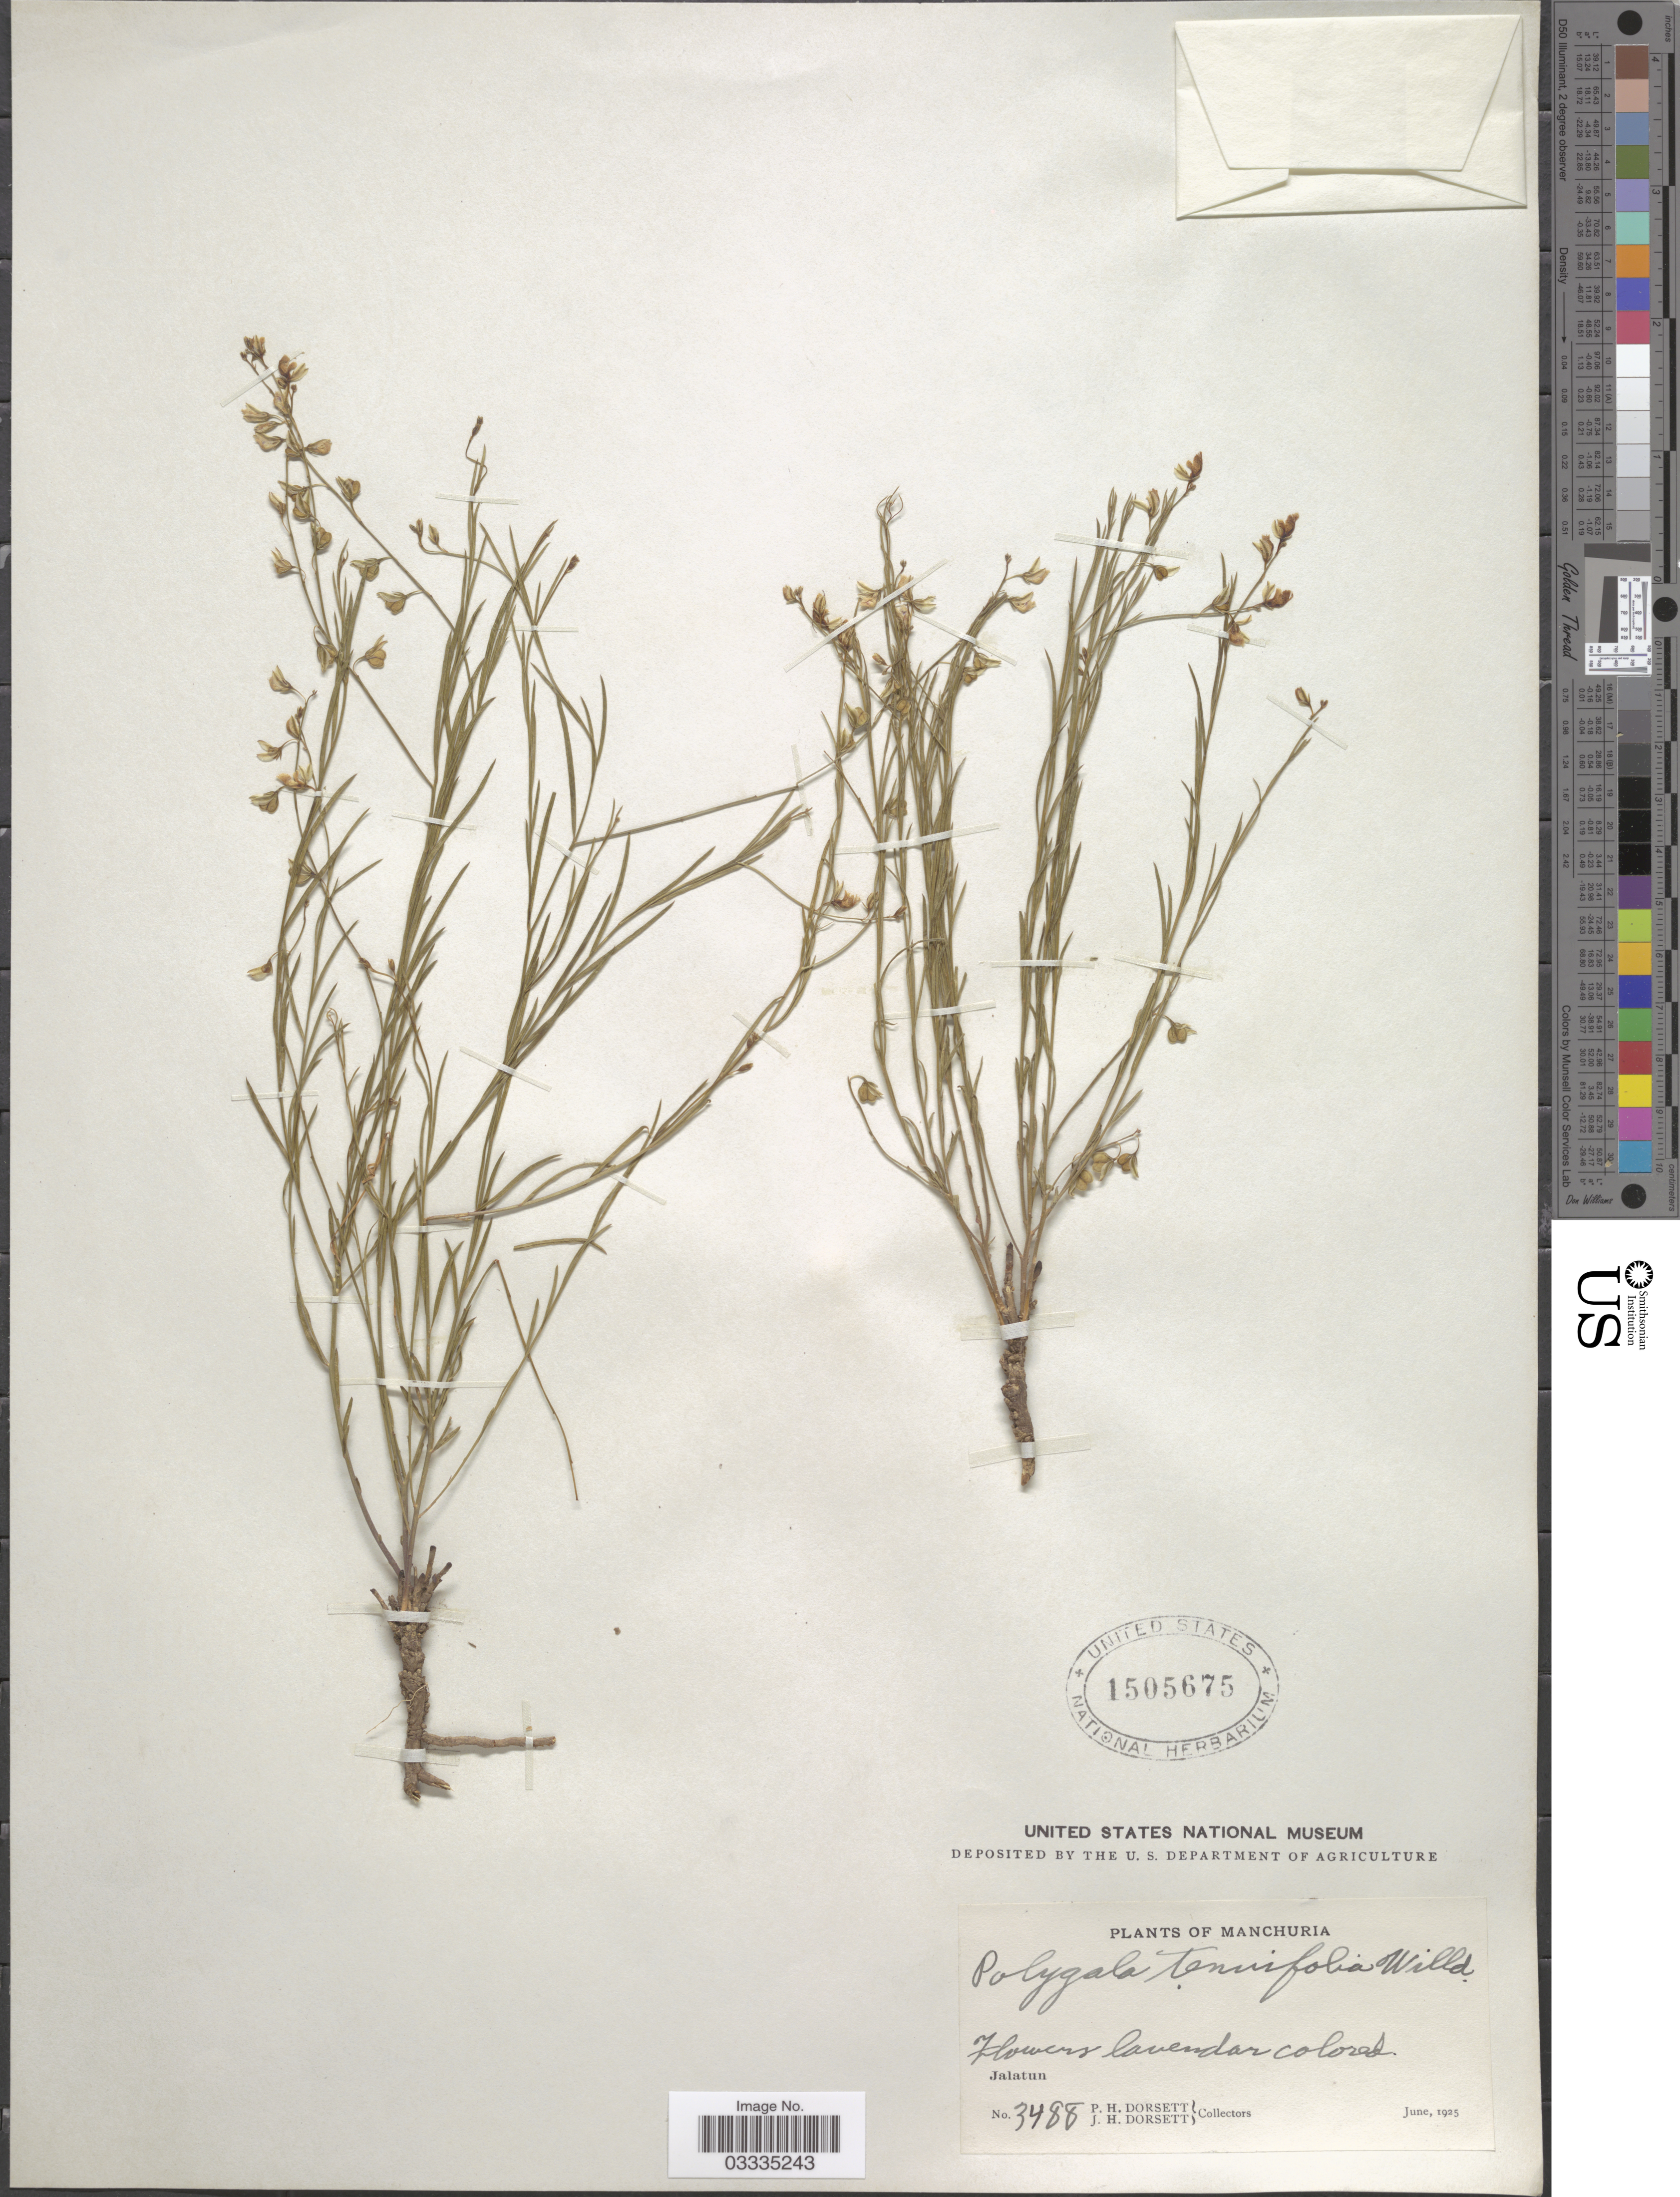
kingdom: Plantae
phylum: Tracheophyta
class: Magnoliopsida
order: Fabales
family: Polygalaceae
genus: Polygala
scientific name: Polygala tenuifolia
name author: Willd.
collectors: P. H. Dorsett & J. Dorsett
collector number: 3488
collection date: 1925-06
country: China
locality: Manchuria. Jalatun.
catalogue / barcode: US 1505675